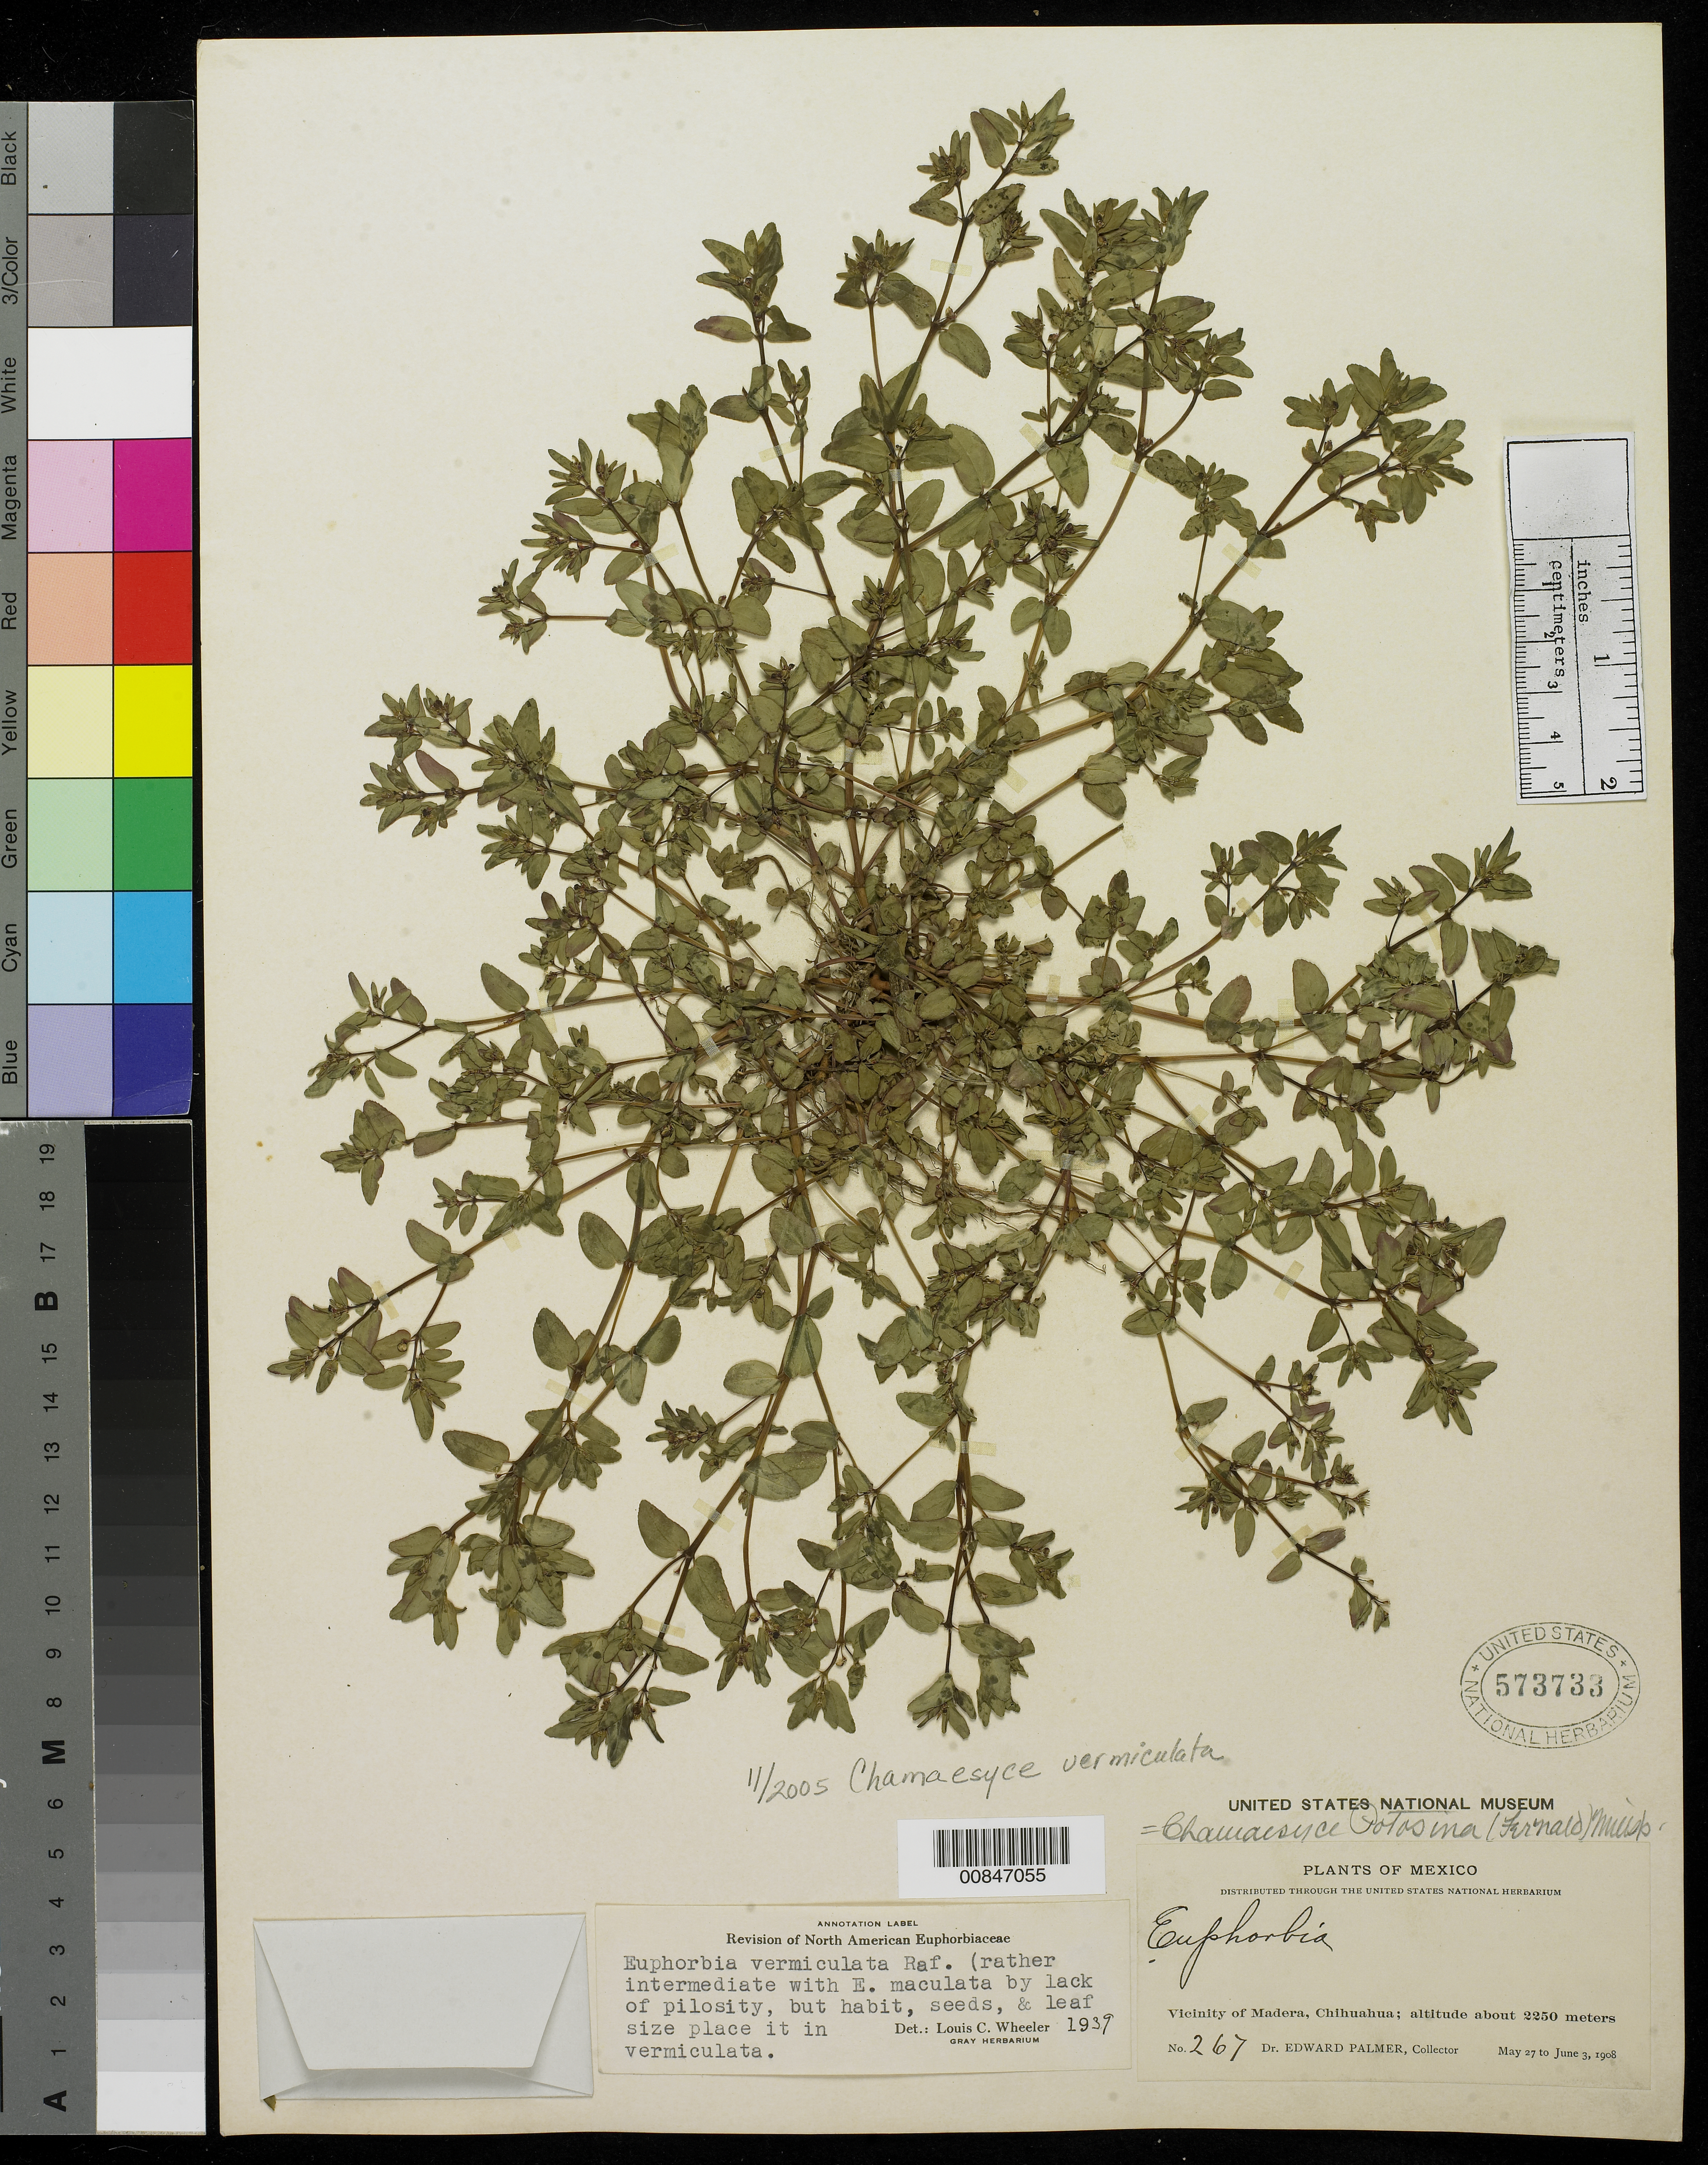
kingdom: Plantae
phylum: Tracheophyta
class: Magnoliopsida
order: Malpighiales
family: Euphorbiaceae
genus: Euphorbia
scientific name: Euphorbia vermiculata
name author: Raf.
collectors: E. Palmer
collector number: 267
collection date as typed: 27 May 1908 to 03 Jun 1908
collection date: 1908-05-27/1908-06-03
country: Mexico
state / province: Chihuahua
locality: Vicinity of Madera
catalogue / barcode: US 573733